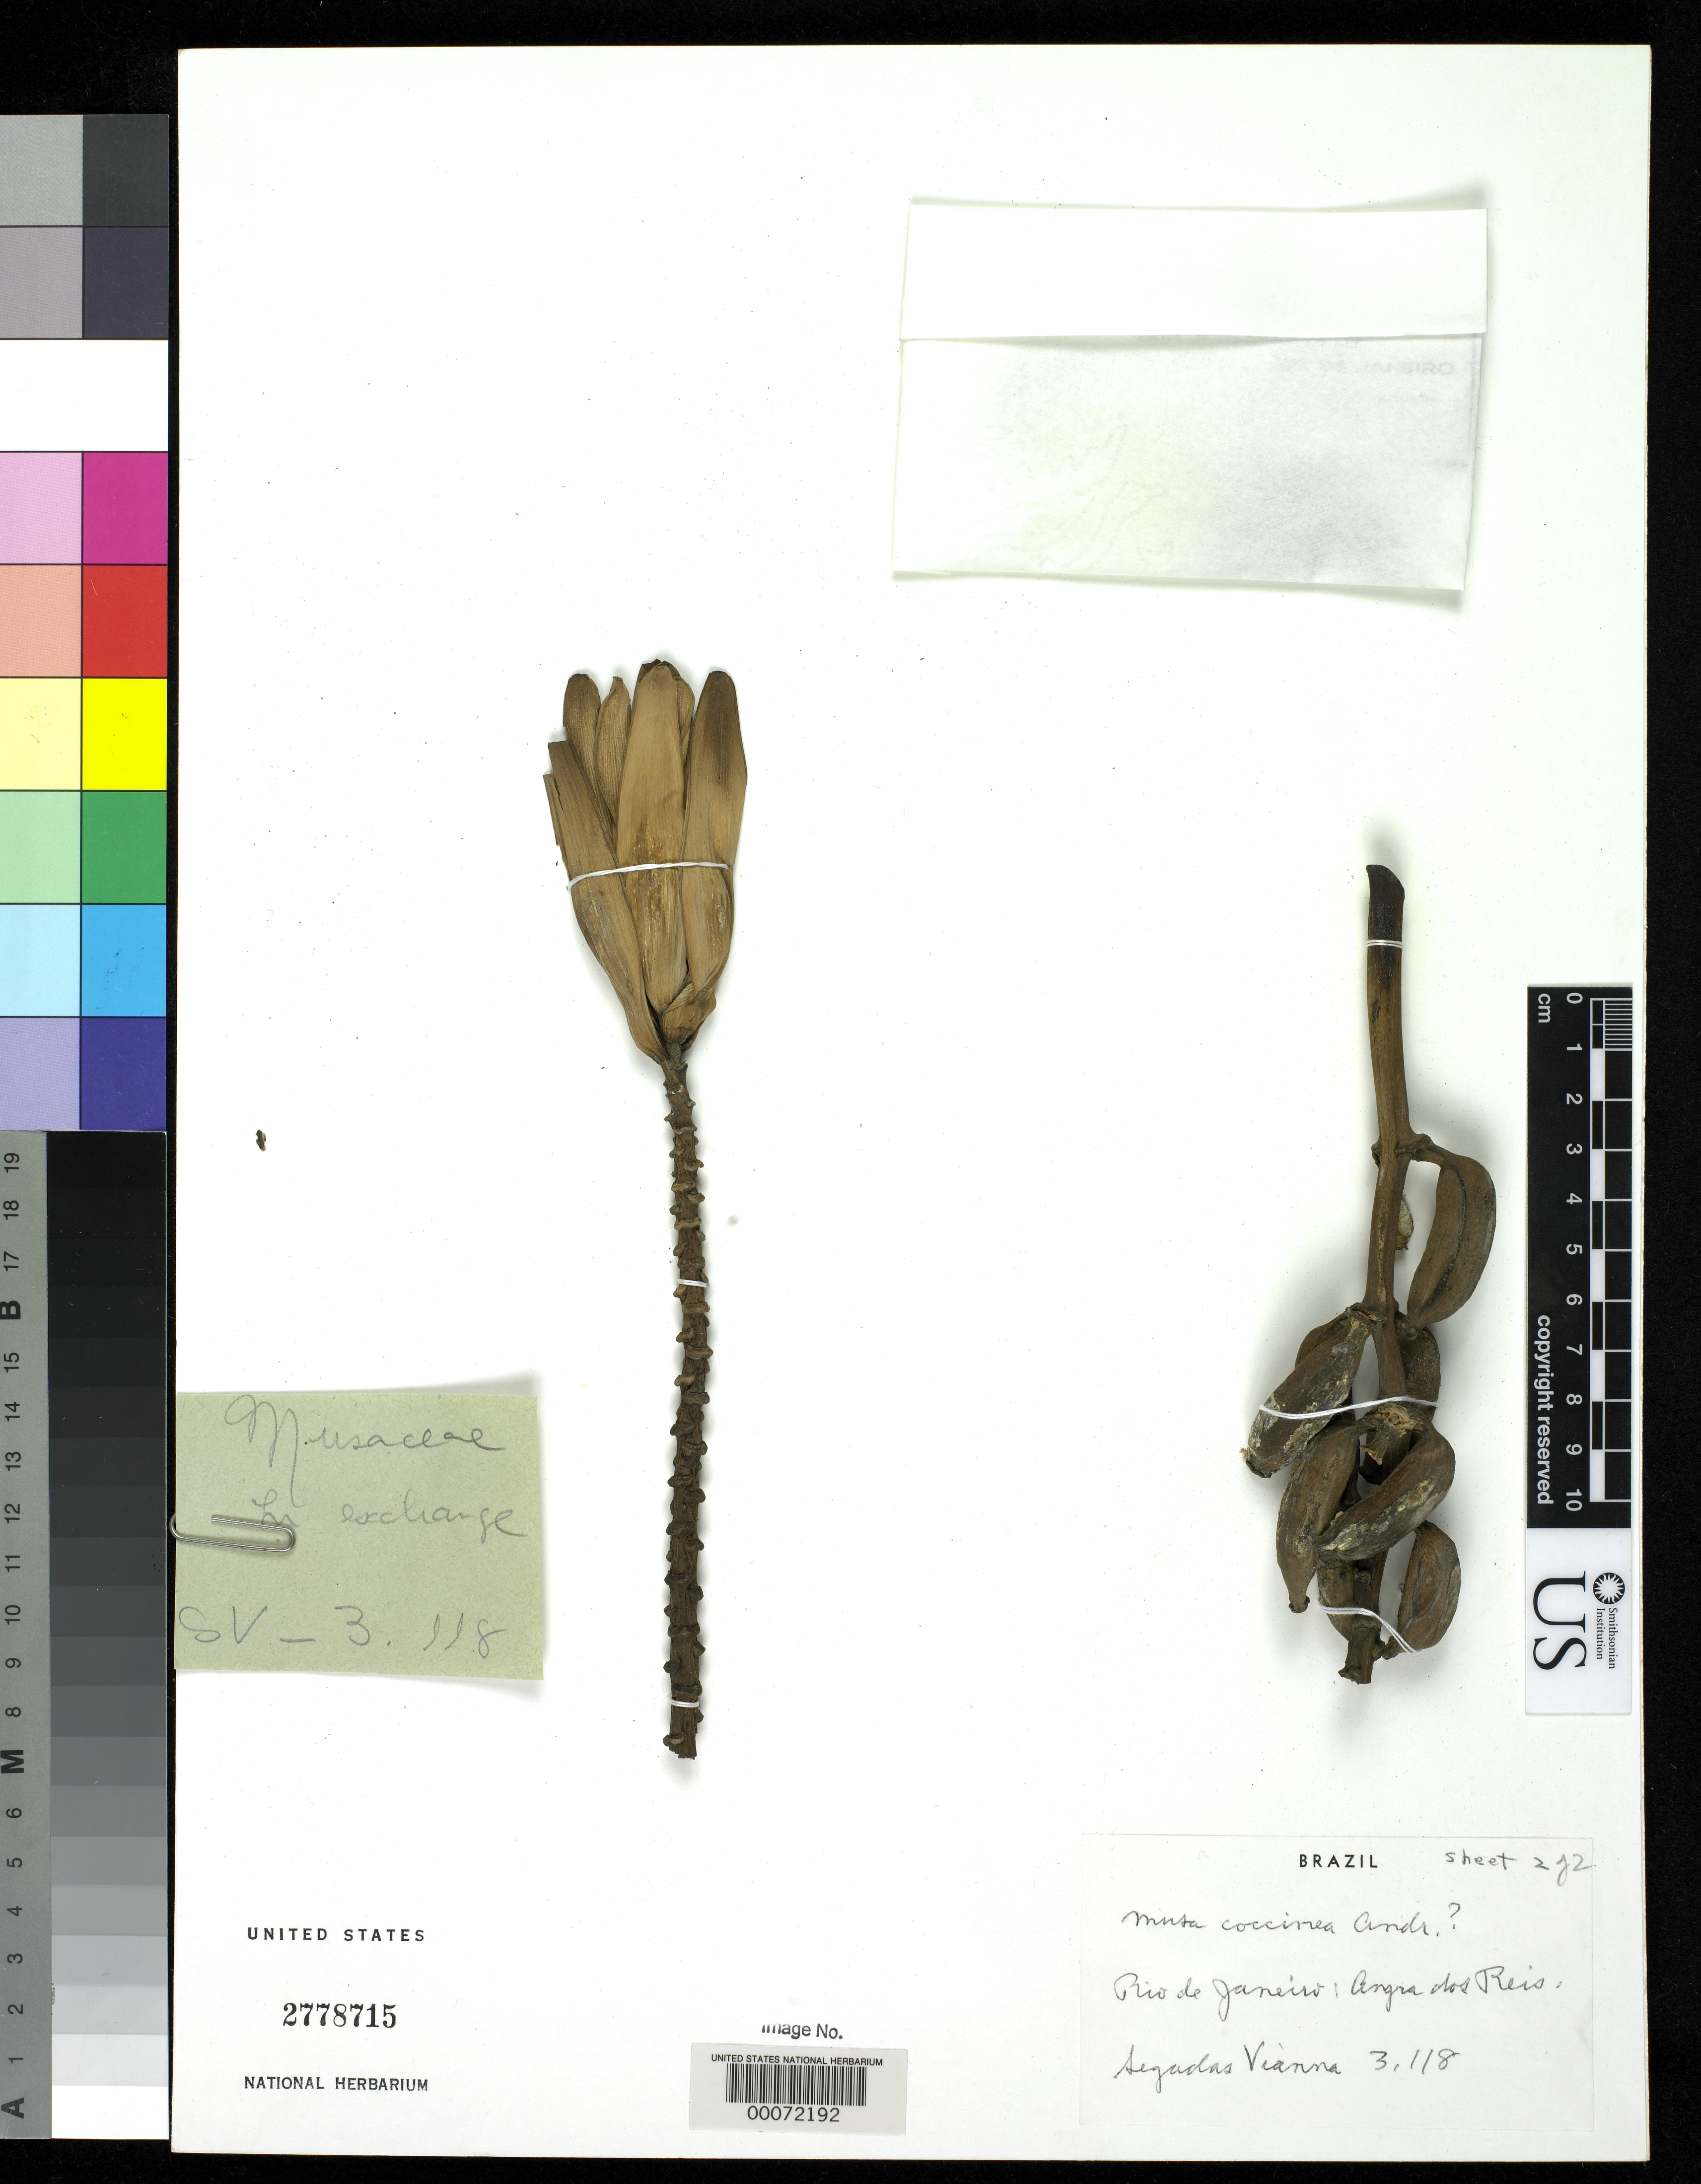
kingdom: Plantae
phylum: Tracheophyta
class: Liliopsida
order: Zingiberales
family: Musaceae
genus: Musa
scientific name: Musa coccinea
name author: Andrews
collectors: S. Vianna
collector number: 3118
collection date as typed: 11 Nov 1950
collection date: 1950-11-11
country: Brazil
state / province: Rio de Janeiro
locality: Angra dos reis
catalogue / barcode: US 2778715